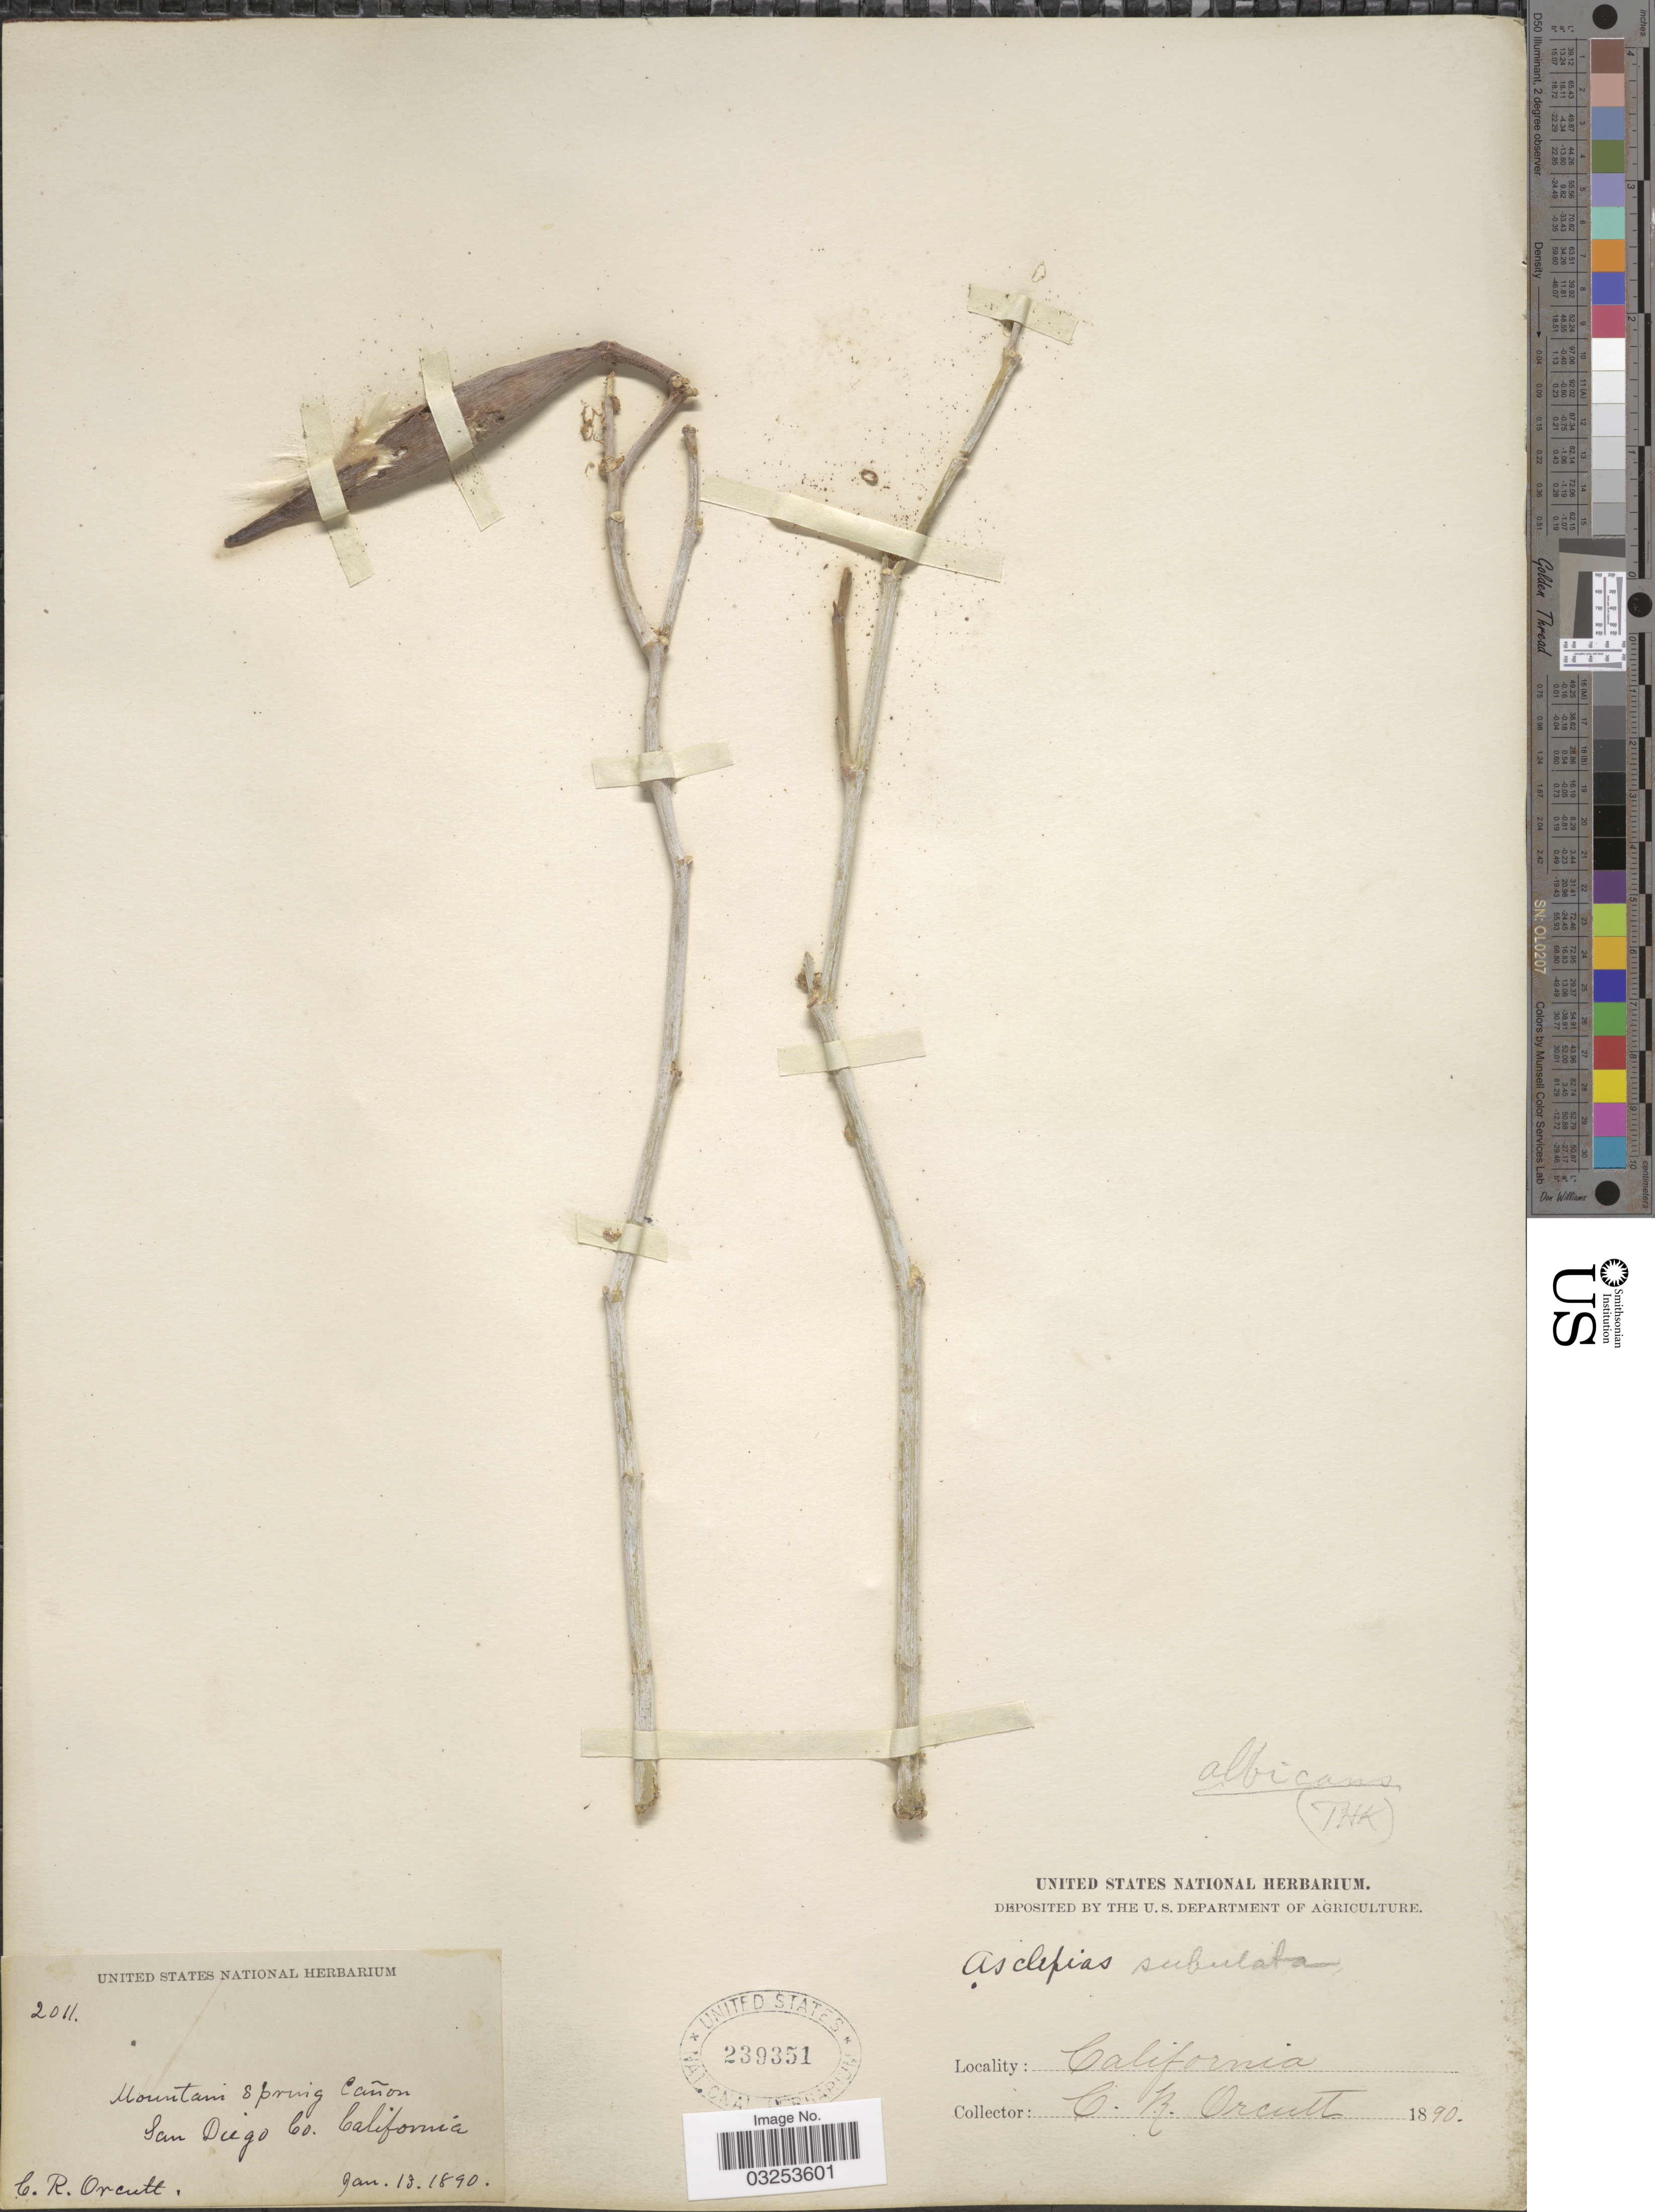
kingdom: Plantae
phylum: Tracheophyta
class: Magnoliopsida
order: Gentianales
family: Apocynaceae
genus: Asclepias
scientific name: Asclepias albicans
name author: S. Watson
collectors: C. R. Orcutt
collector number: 2011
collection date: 1890-01-13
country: United States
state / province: California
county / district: San Diego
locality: Mountain Spring Cañon. San Diego Co.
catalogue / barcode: US 239351